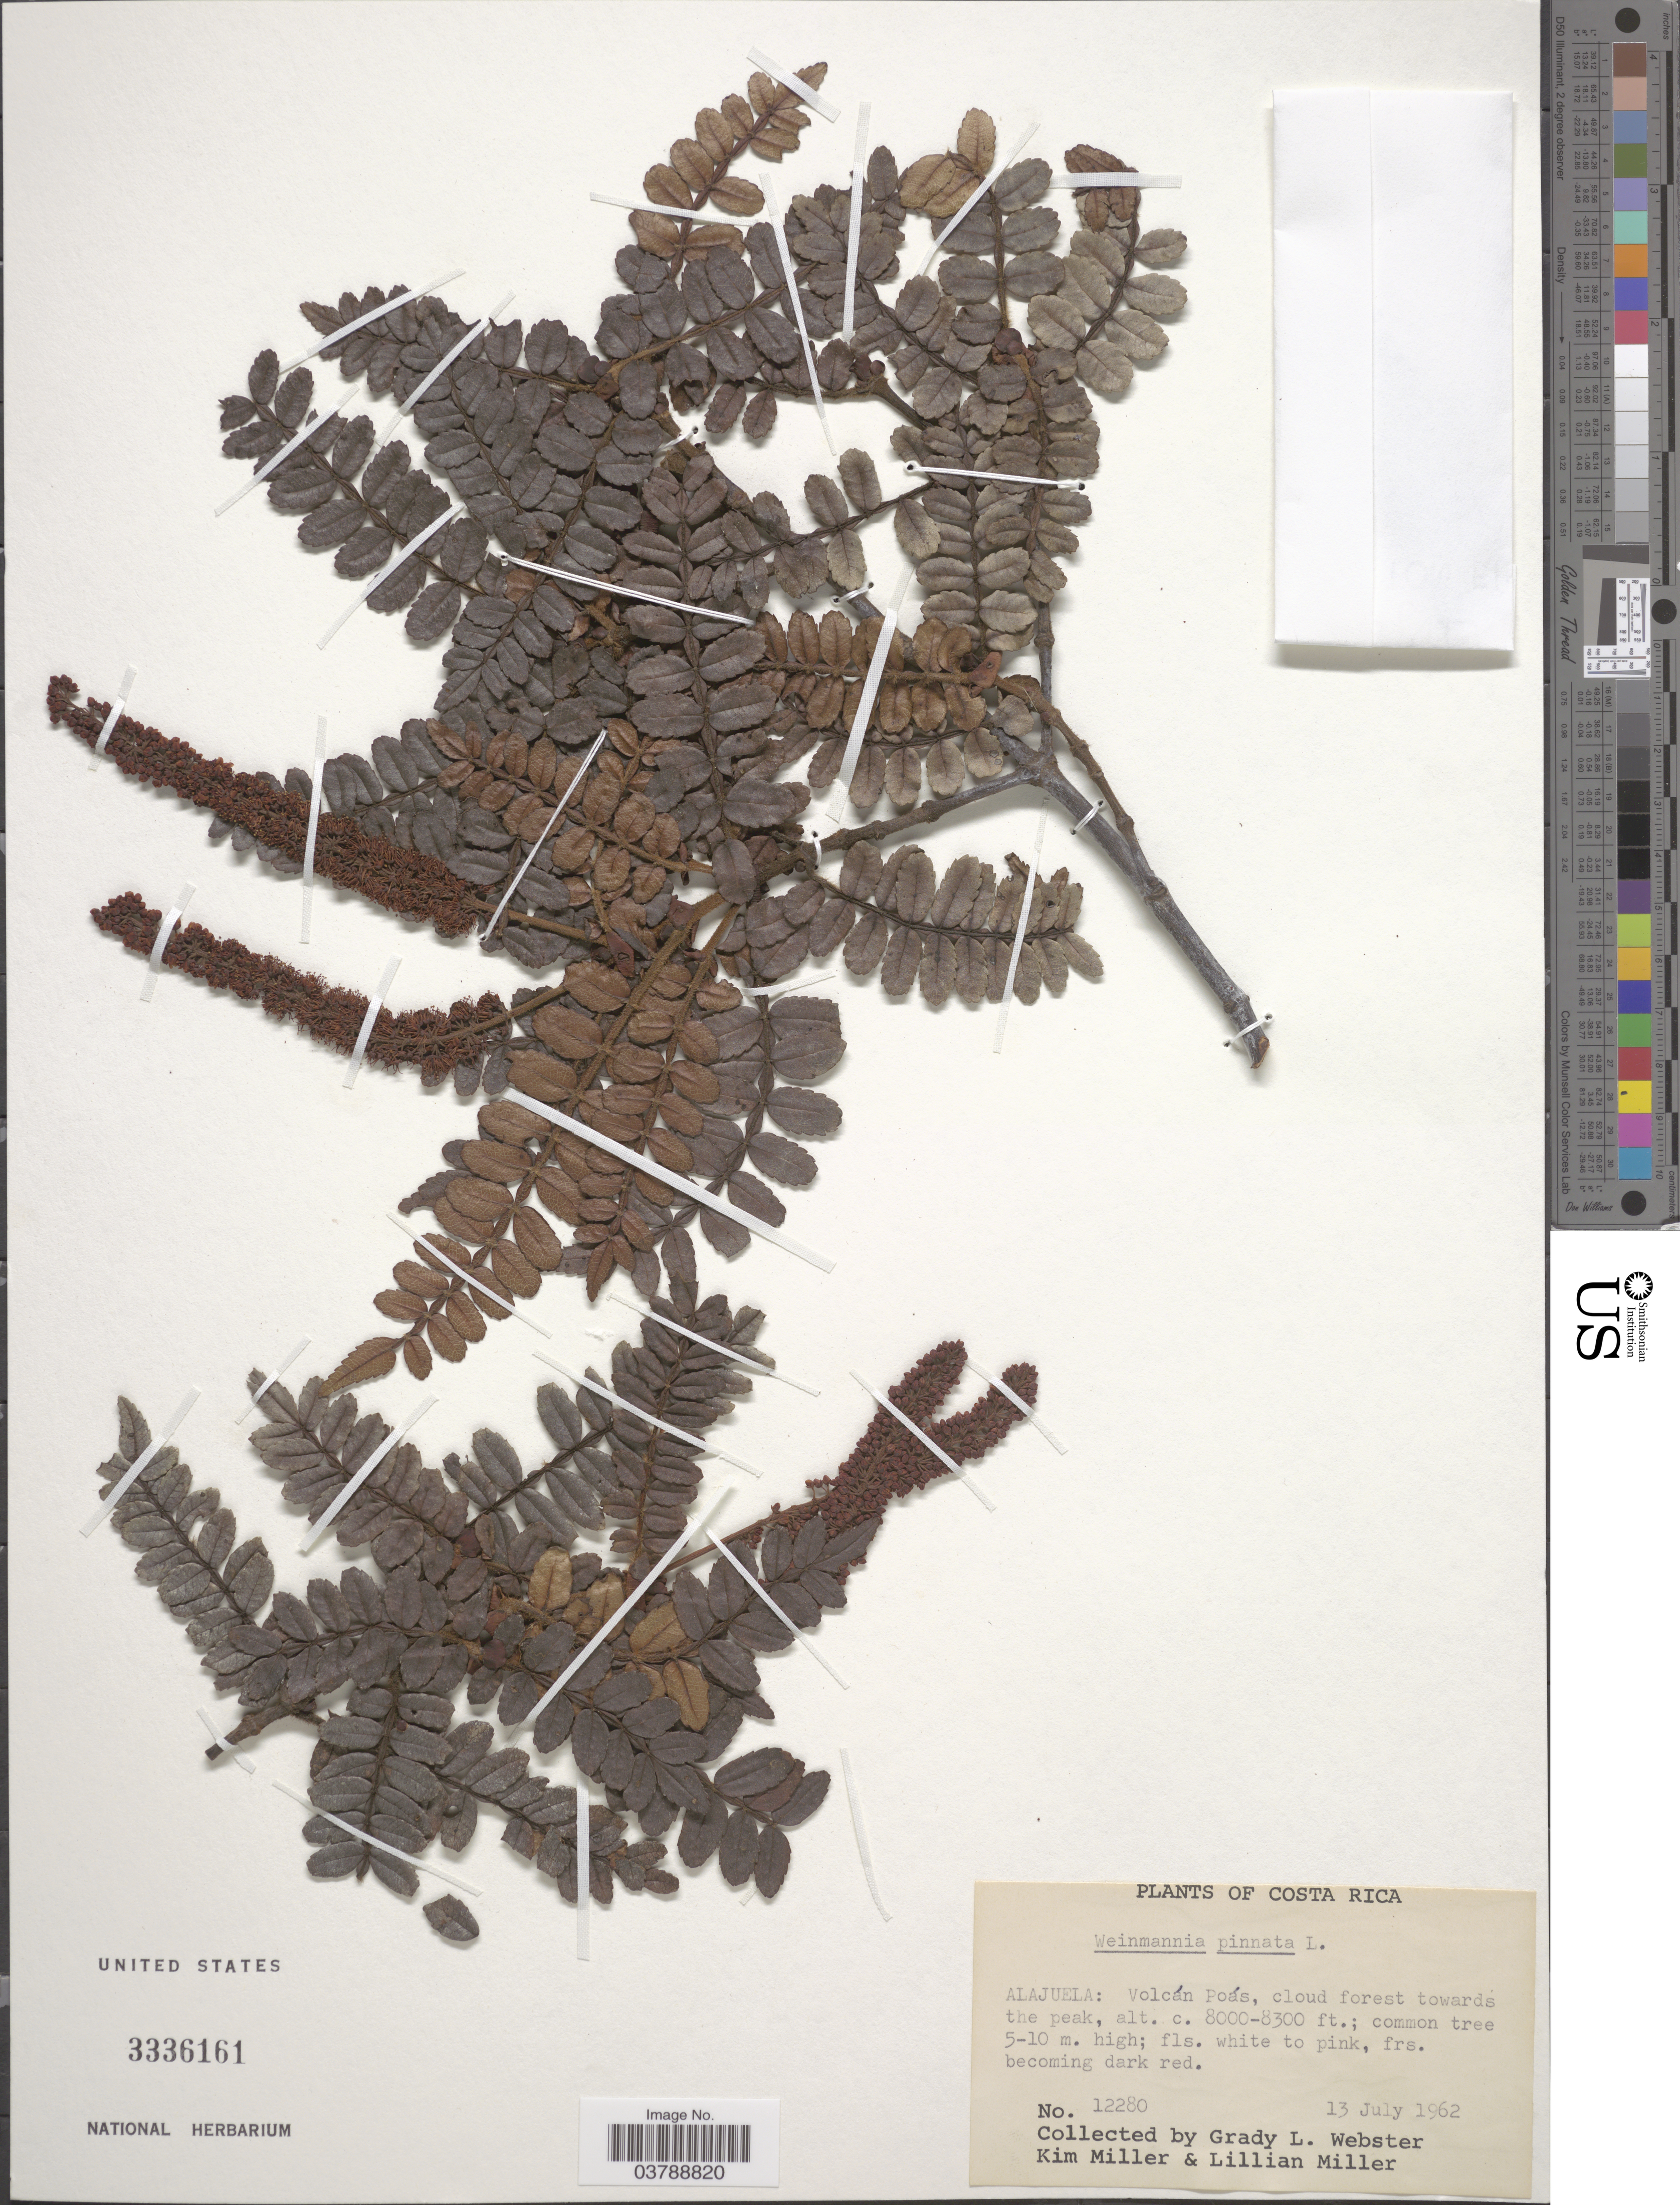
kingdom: Plantae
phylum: Tracheophyta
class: Magnoliopsida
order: Oxalidales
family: Cunoniaceae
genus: Weinmannia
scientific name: Weinmannia pinnata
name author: L.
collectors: G. L. Webster, K. Miller & L. Miller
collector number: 12280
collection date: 1962-07-13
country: Costa Rica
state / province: Alajuela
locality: Volcán Poás, cloud forest towards the peak.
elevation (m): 2438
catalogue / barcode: US 3336161